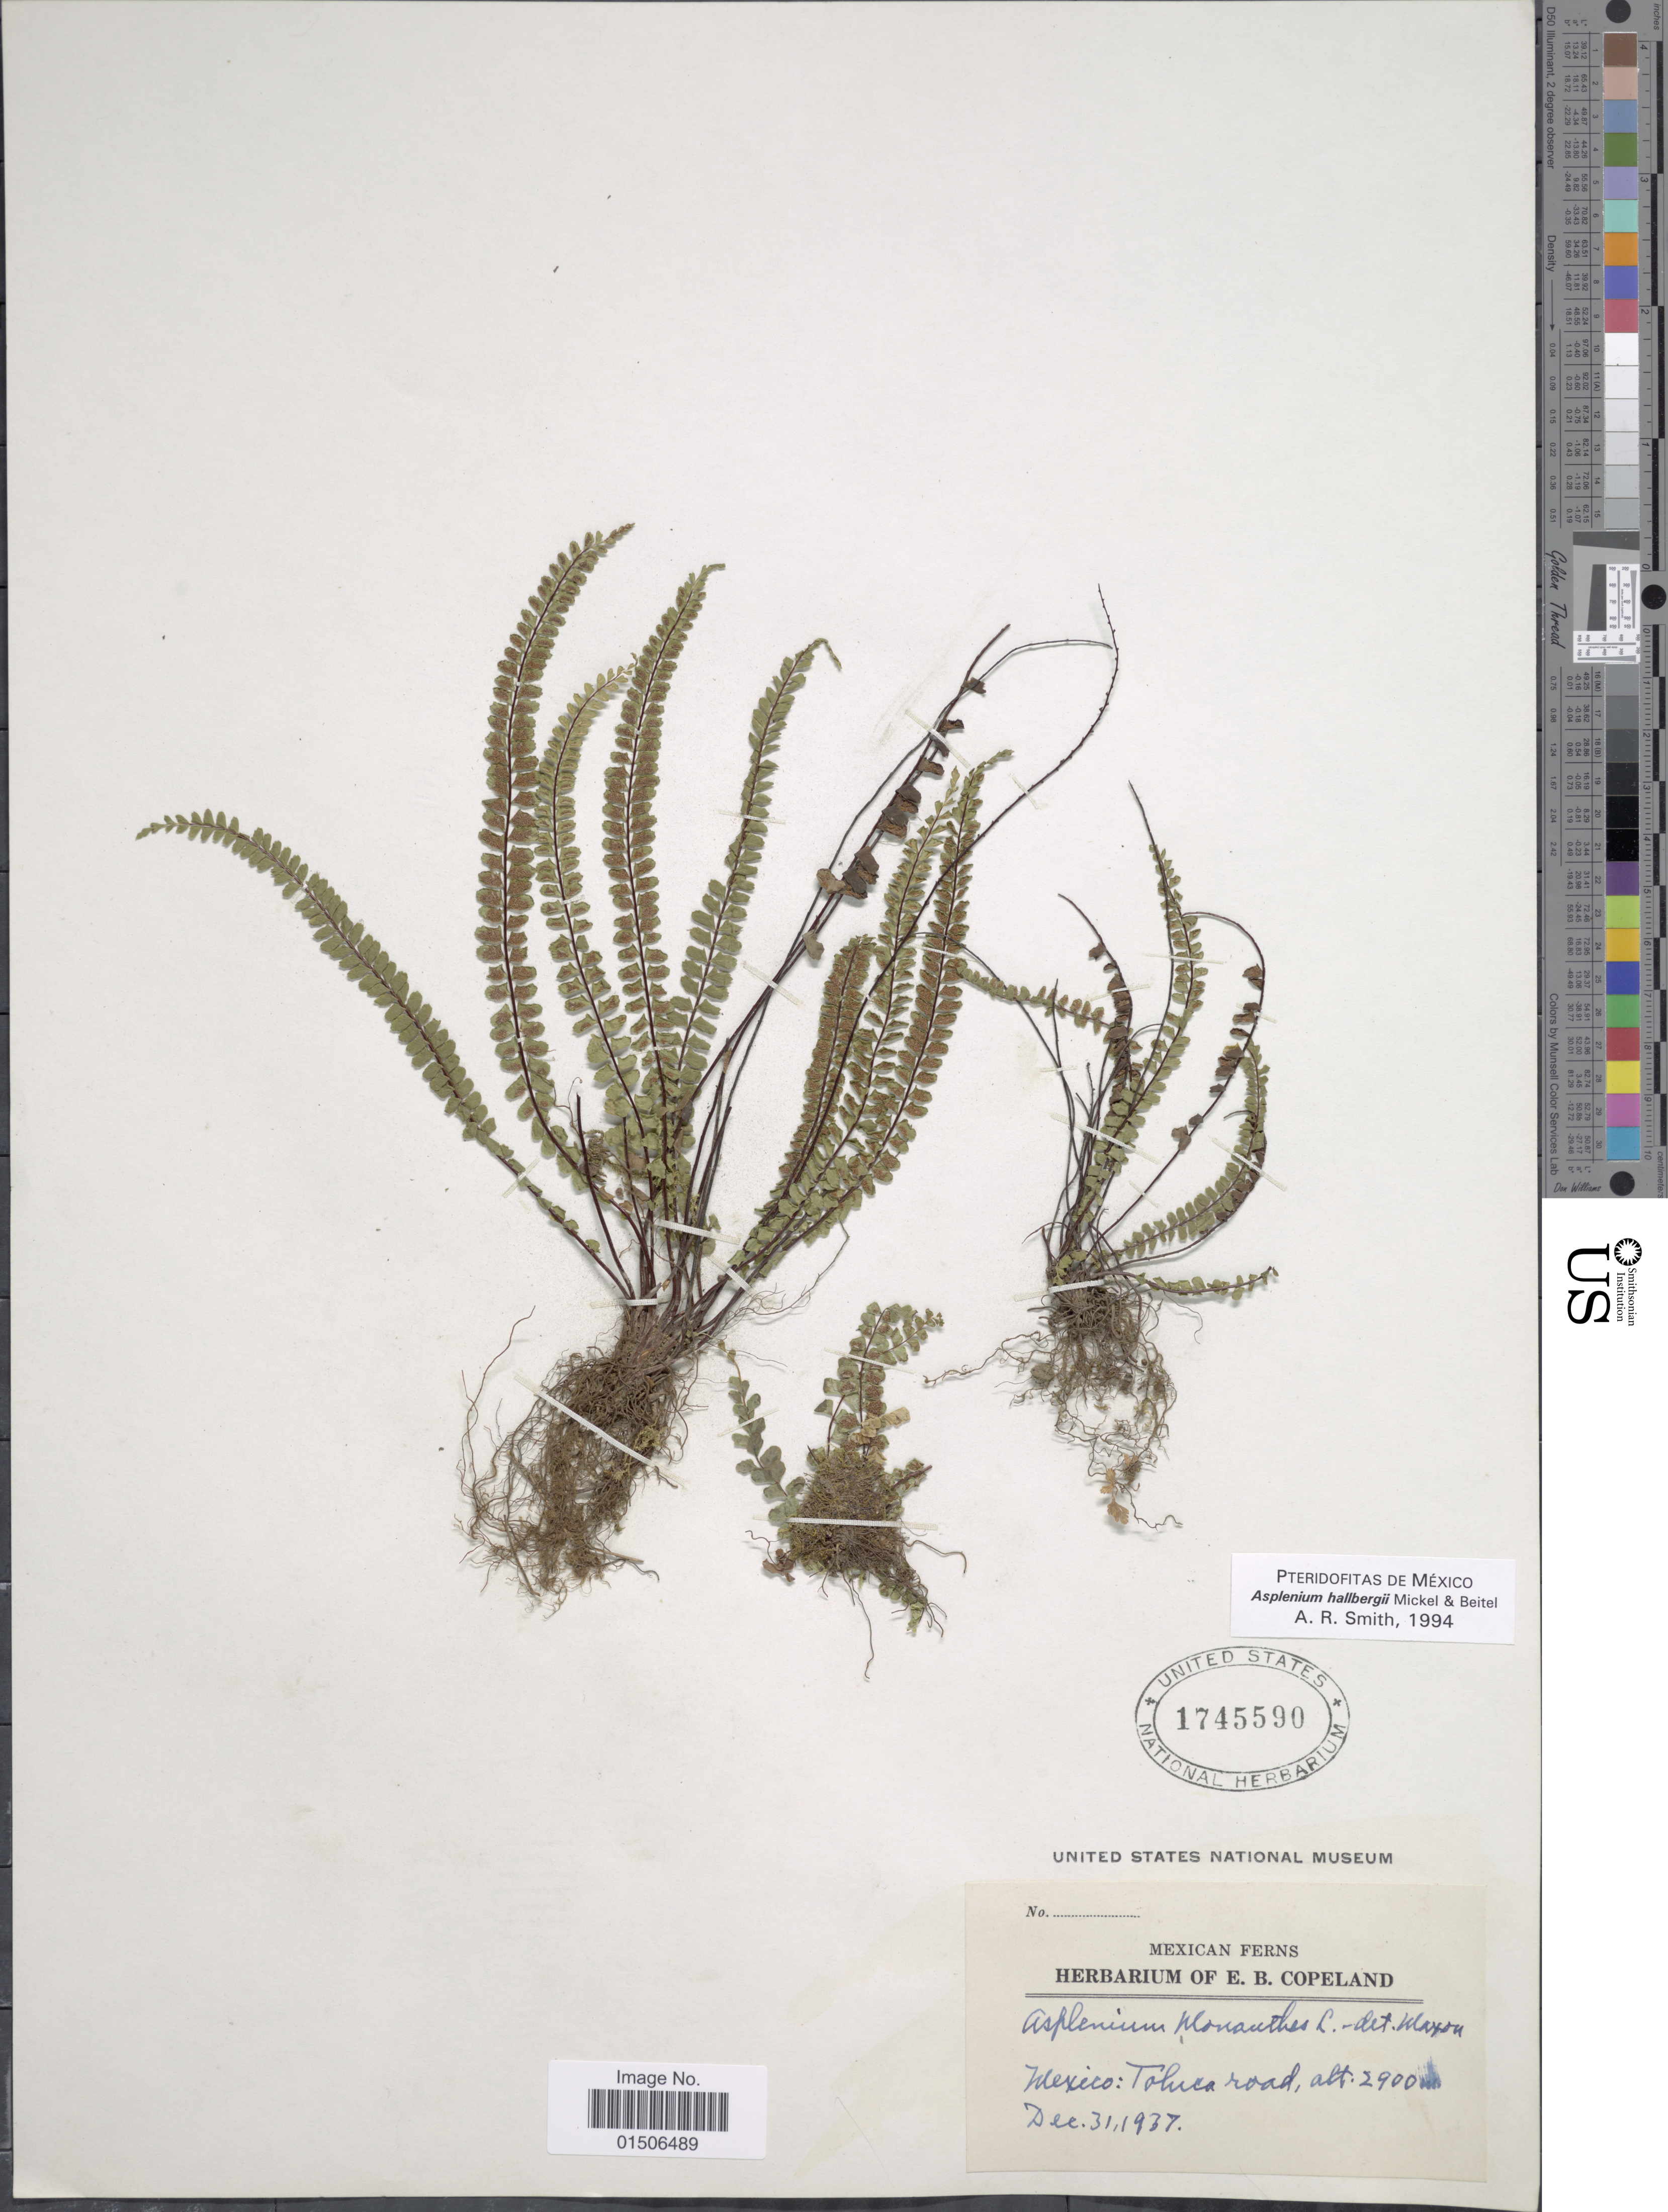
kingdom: Plantae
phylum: Tracheophyta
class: Polypodiopsida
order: Polypodiales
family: Aspleniaceae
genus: Asplenium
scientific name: Asplenium hallbergii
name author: Mickel & Beitel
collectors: ex herb. E. B. Copeland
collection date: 1937-12-31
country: Mexico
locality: Toluca road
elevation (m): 2900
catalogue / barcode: US 1745590